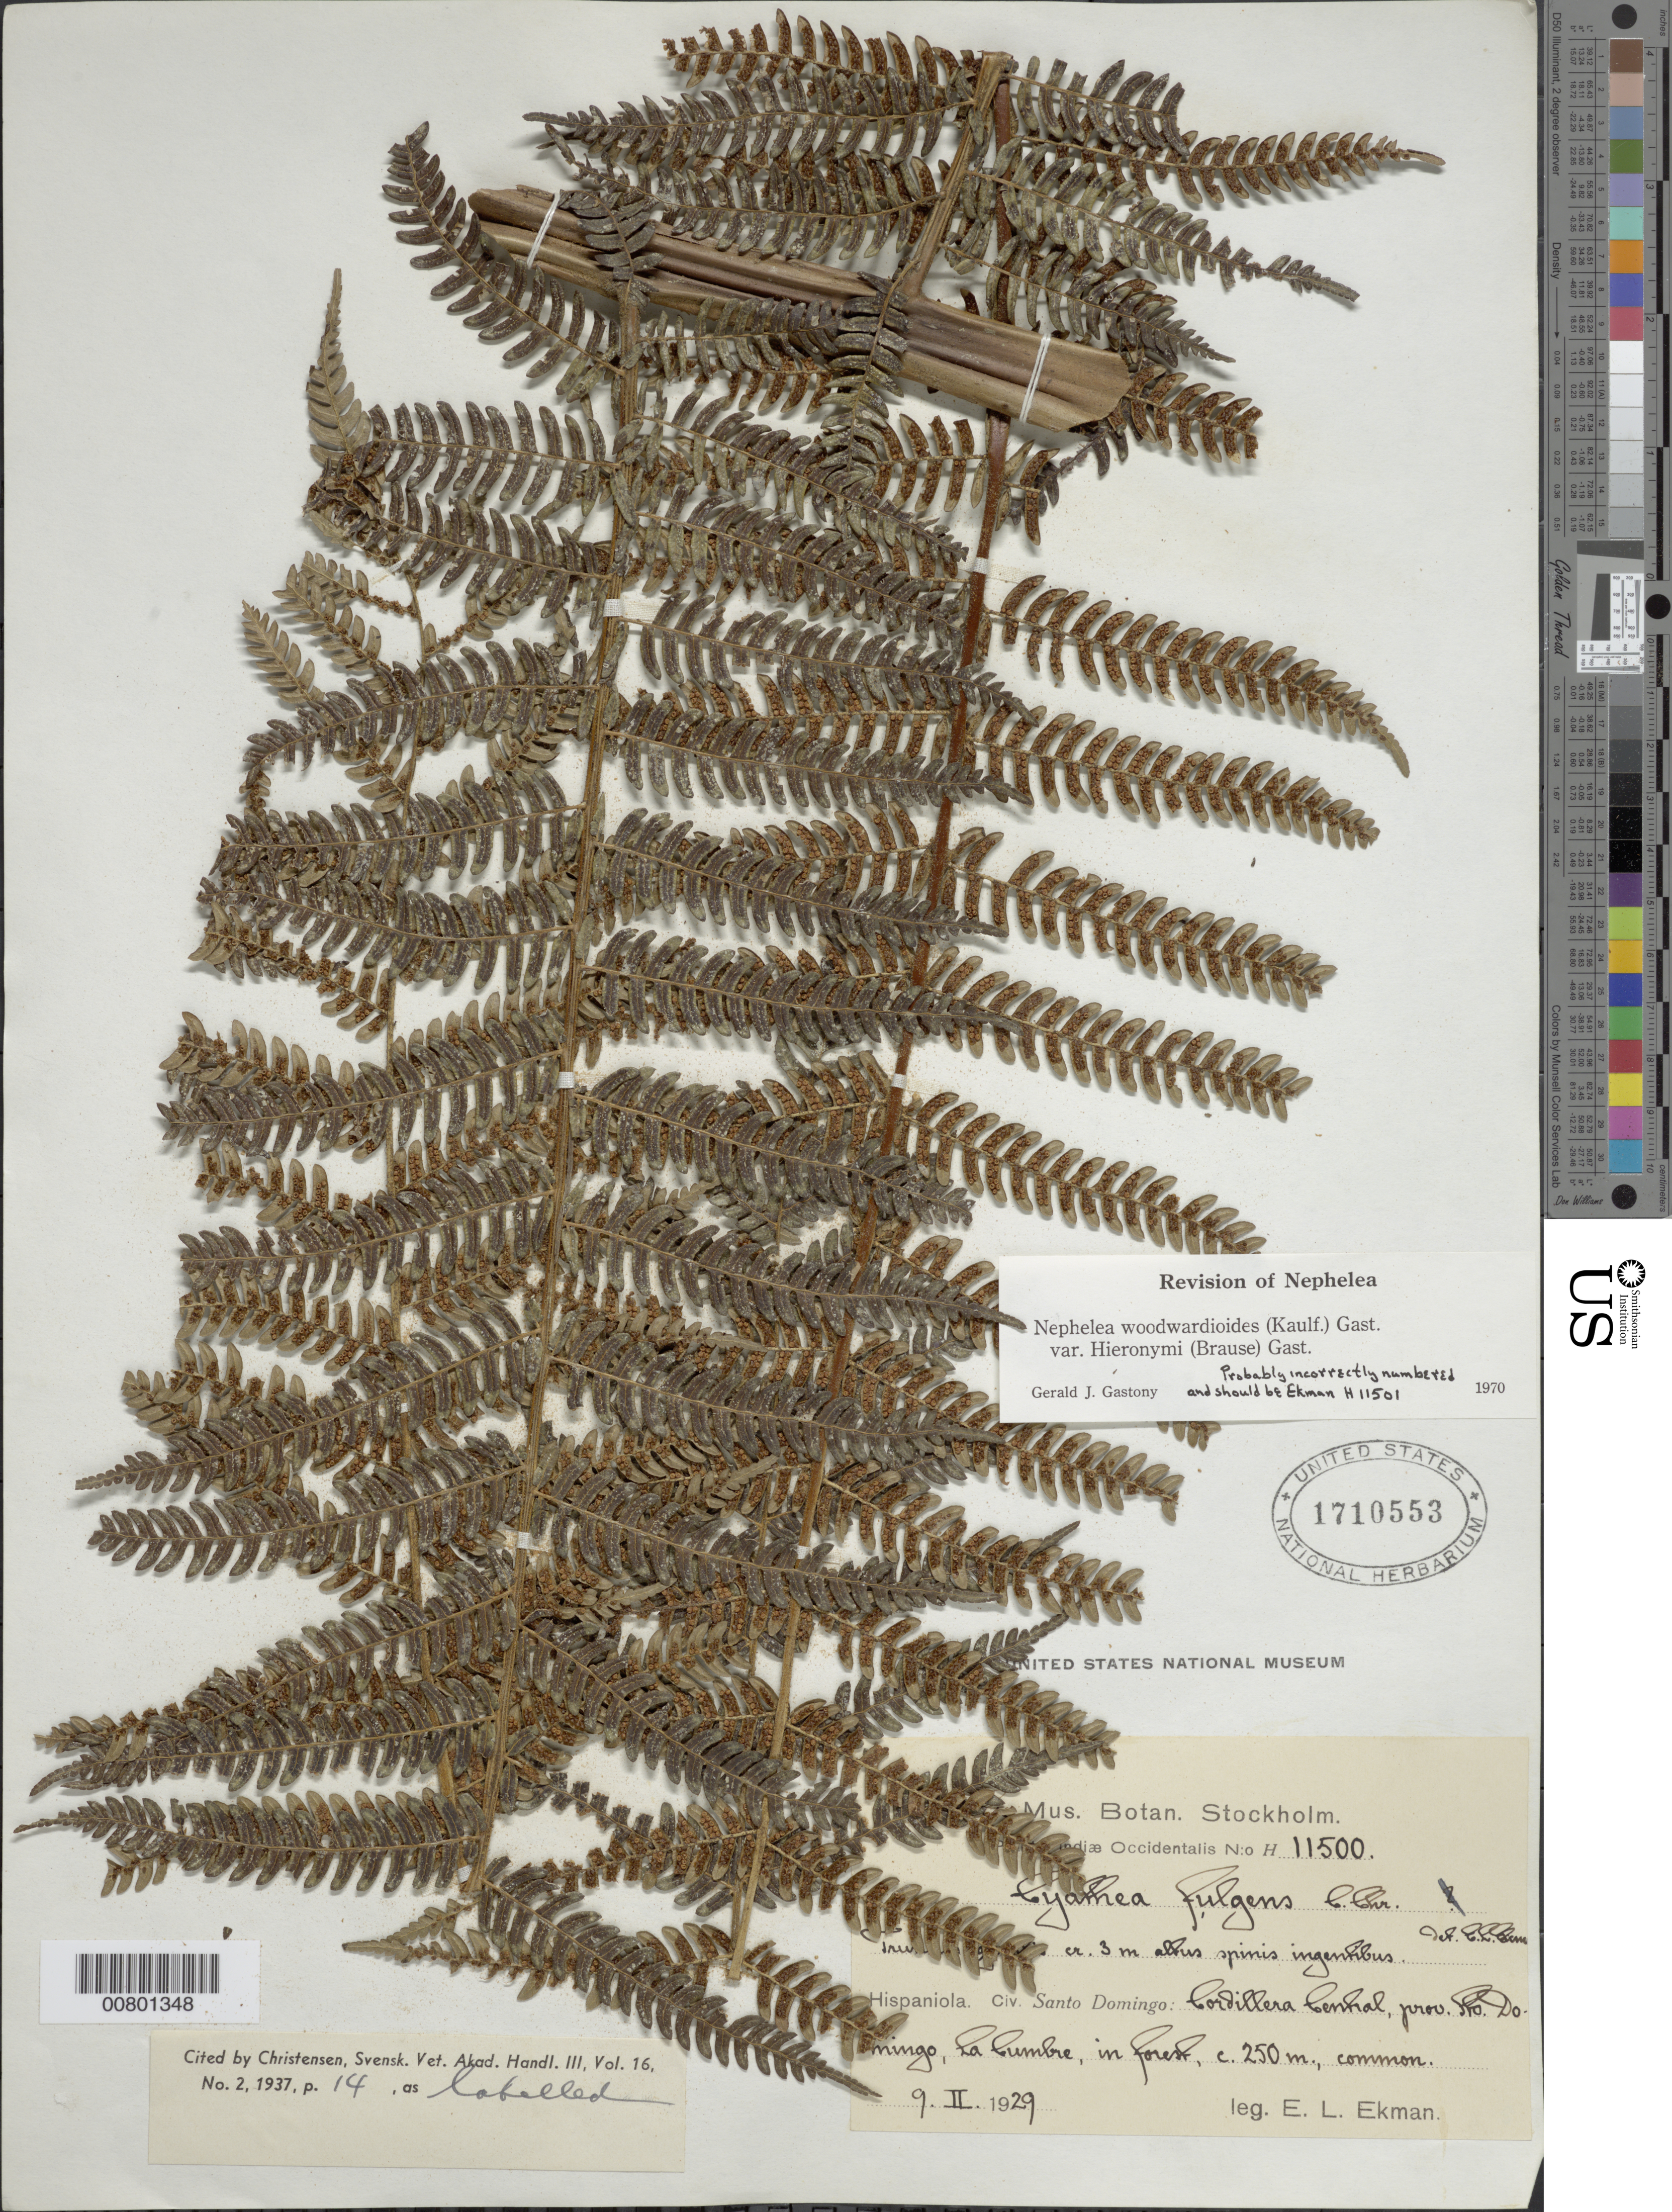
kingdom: Plantae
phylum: Tracheophyta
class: Polypodiopsida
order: Cyatheales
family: Cyatheaceae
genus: Alsophila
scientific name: Alsophila woodwardioides var. hieronymii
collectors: E. L. Ekman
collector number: H 11500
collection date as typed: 09 Feb 1929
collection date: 1929-02-09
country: Dominican Republic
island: Hispaniola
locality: Prov. Santo Domingo, Cordillera Central, La Cumbre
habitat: Forest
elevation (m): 250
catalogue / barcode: US 1710553